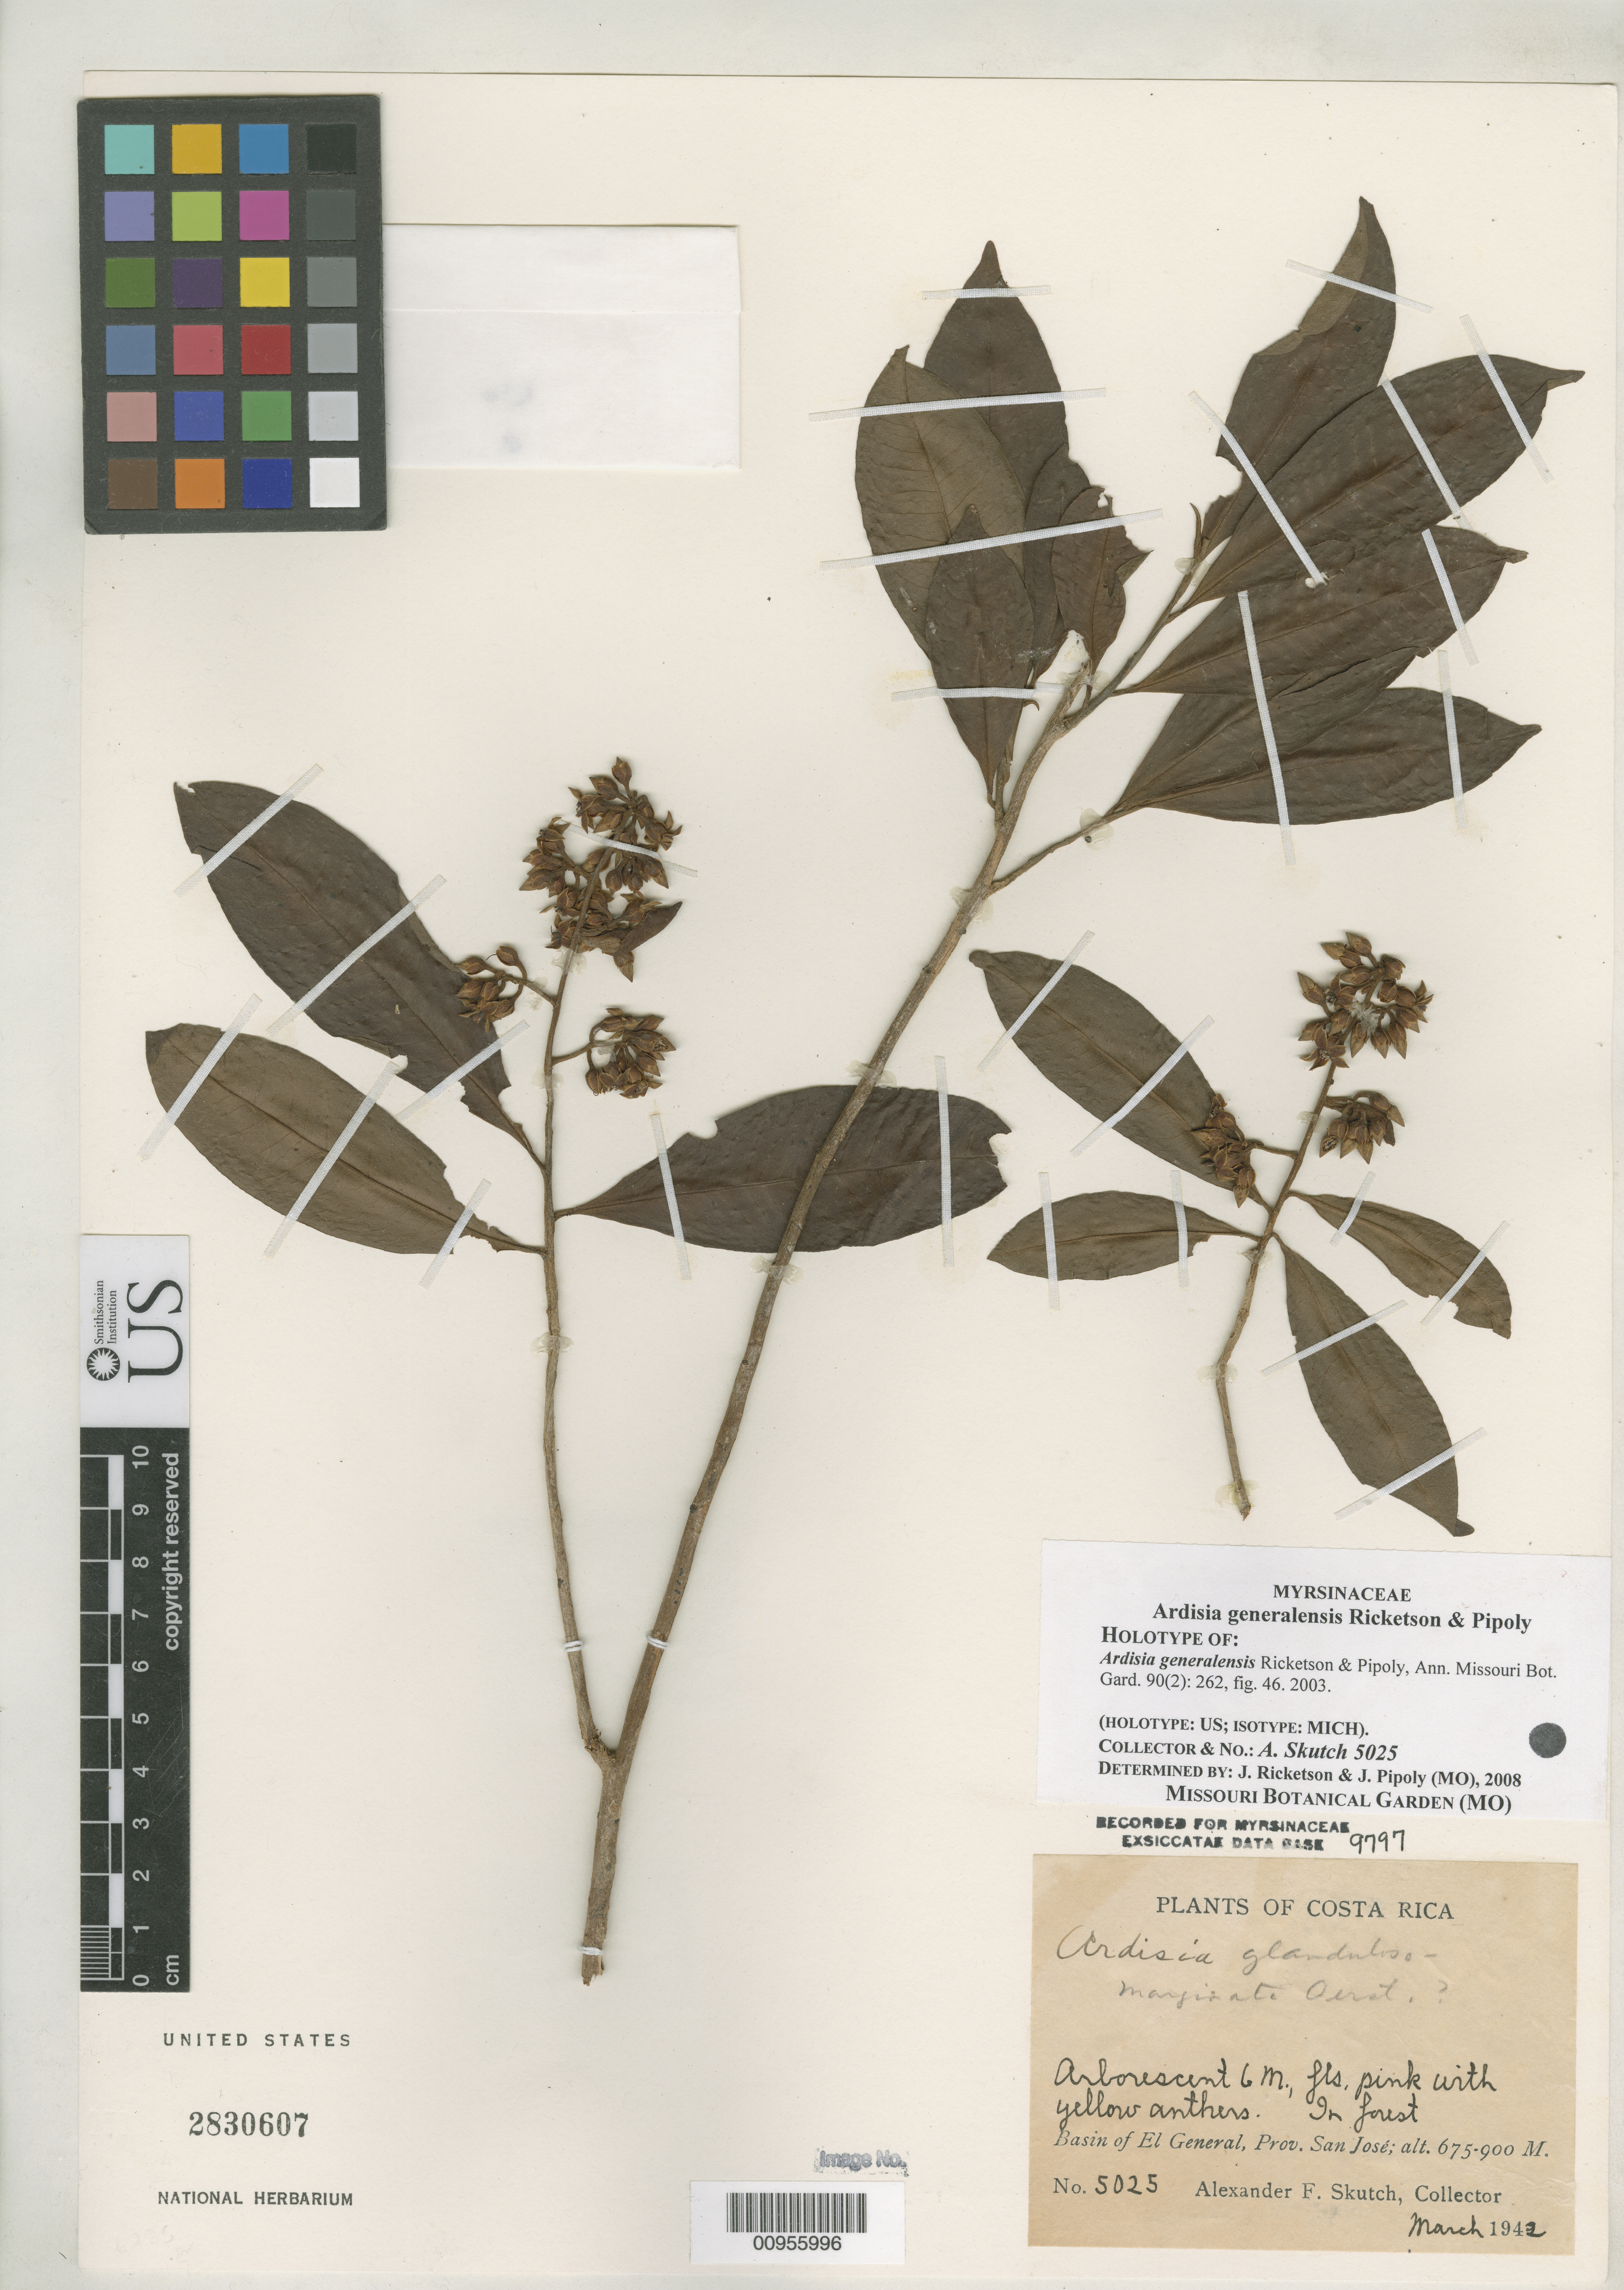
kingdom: Plantae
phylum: Tracheophyta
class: Magnoliopsida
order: Ericales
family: Primulaceae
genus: Ardisia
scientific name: Ardisia generalensis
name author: Ricketson & Pipoly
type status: Holotype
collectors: A. F. Skutch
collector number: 5025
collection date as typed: Mar 1942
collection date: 1942-03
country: Costa Rica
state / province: San José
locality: Basin of El general, Prov. San José.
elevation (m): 675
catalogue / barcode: US 2830607